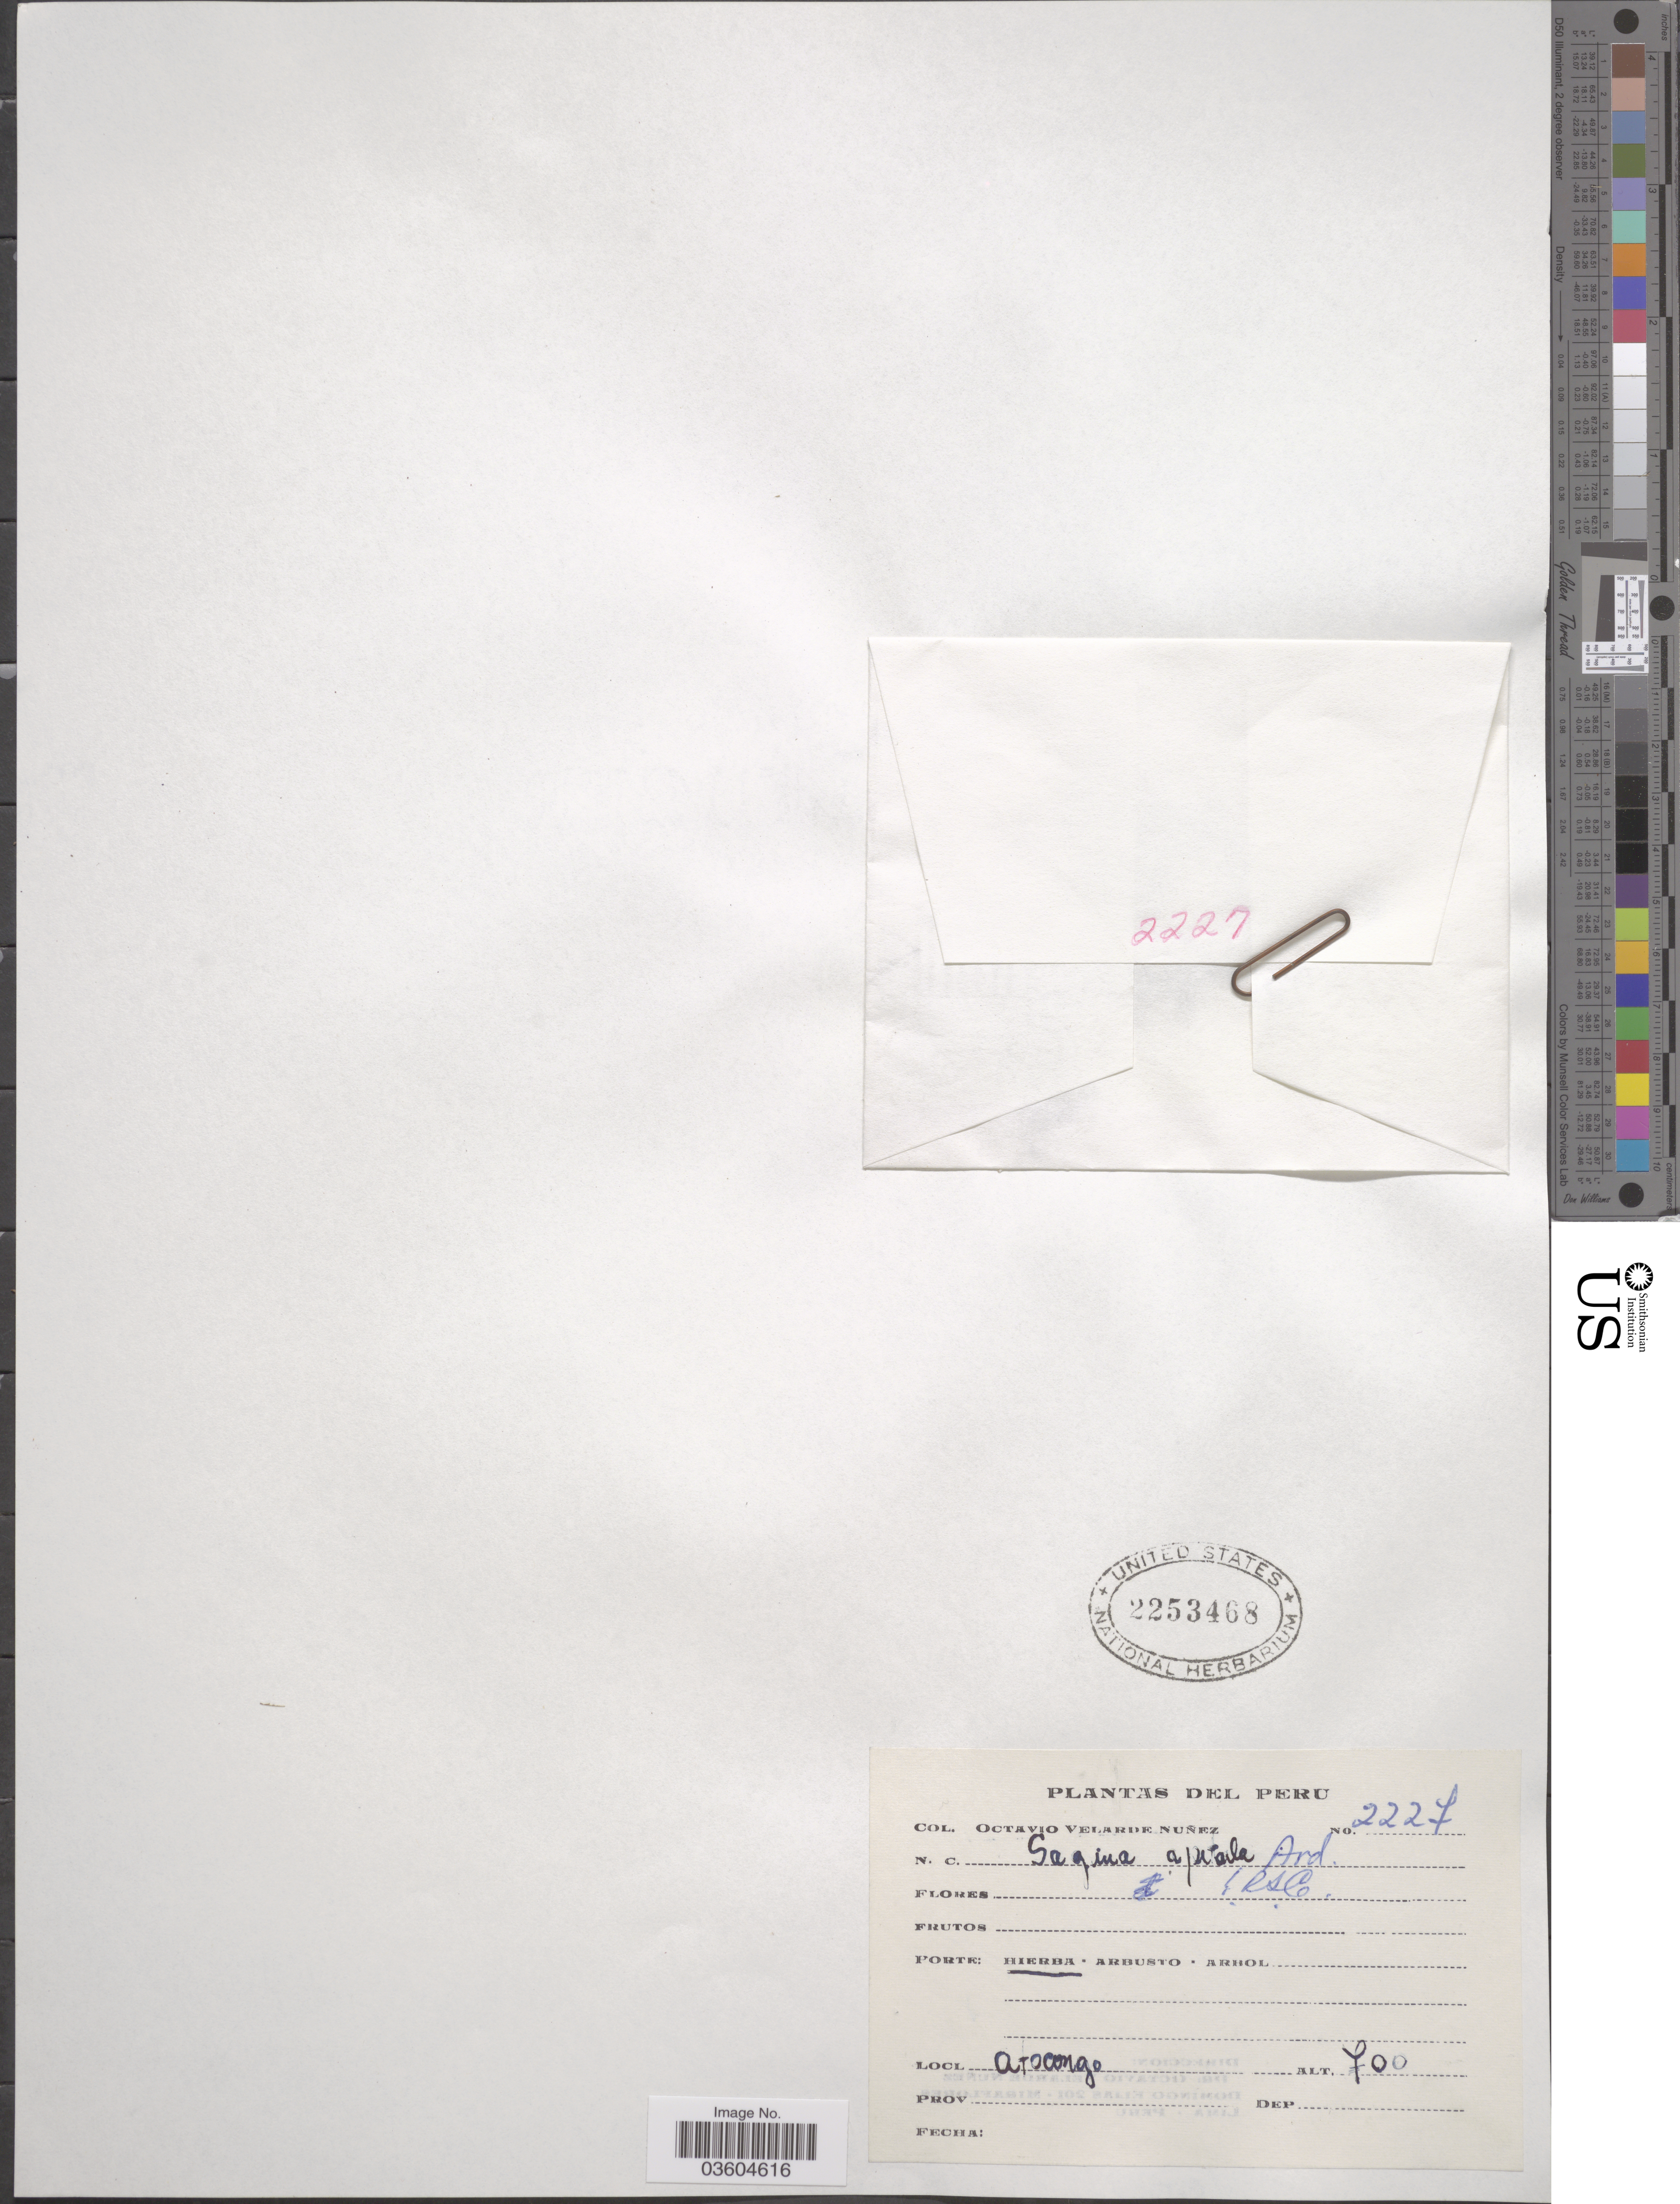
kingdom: Plantae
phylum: Tracheophyta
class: Magnoliopsida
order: Caryophyllales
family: Caryophyllaceae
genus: Sagina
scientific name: Sagina apetala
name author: Ard.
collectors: O. Velarde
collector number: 2227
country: Peru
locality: Atocongo.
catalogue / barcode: US 2253468